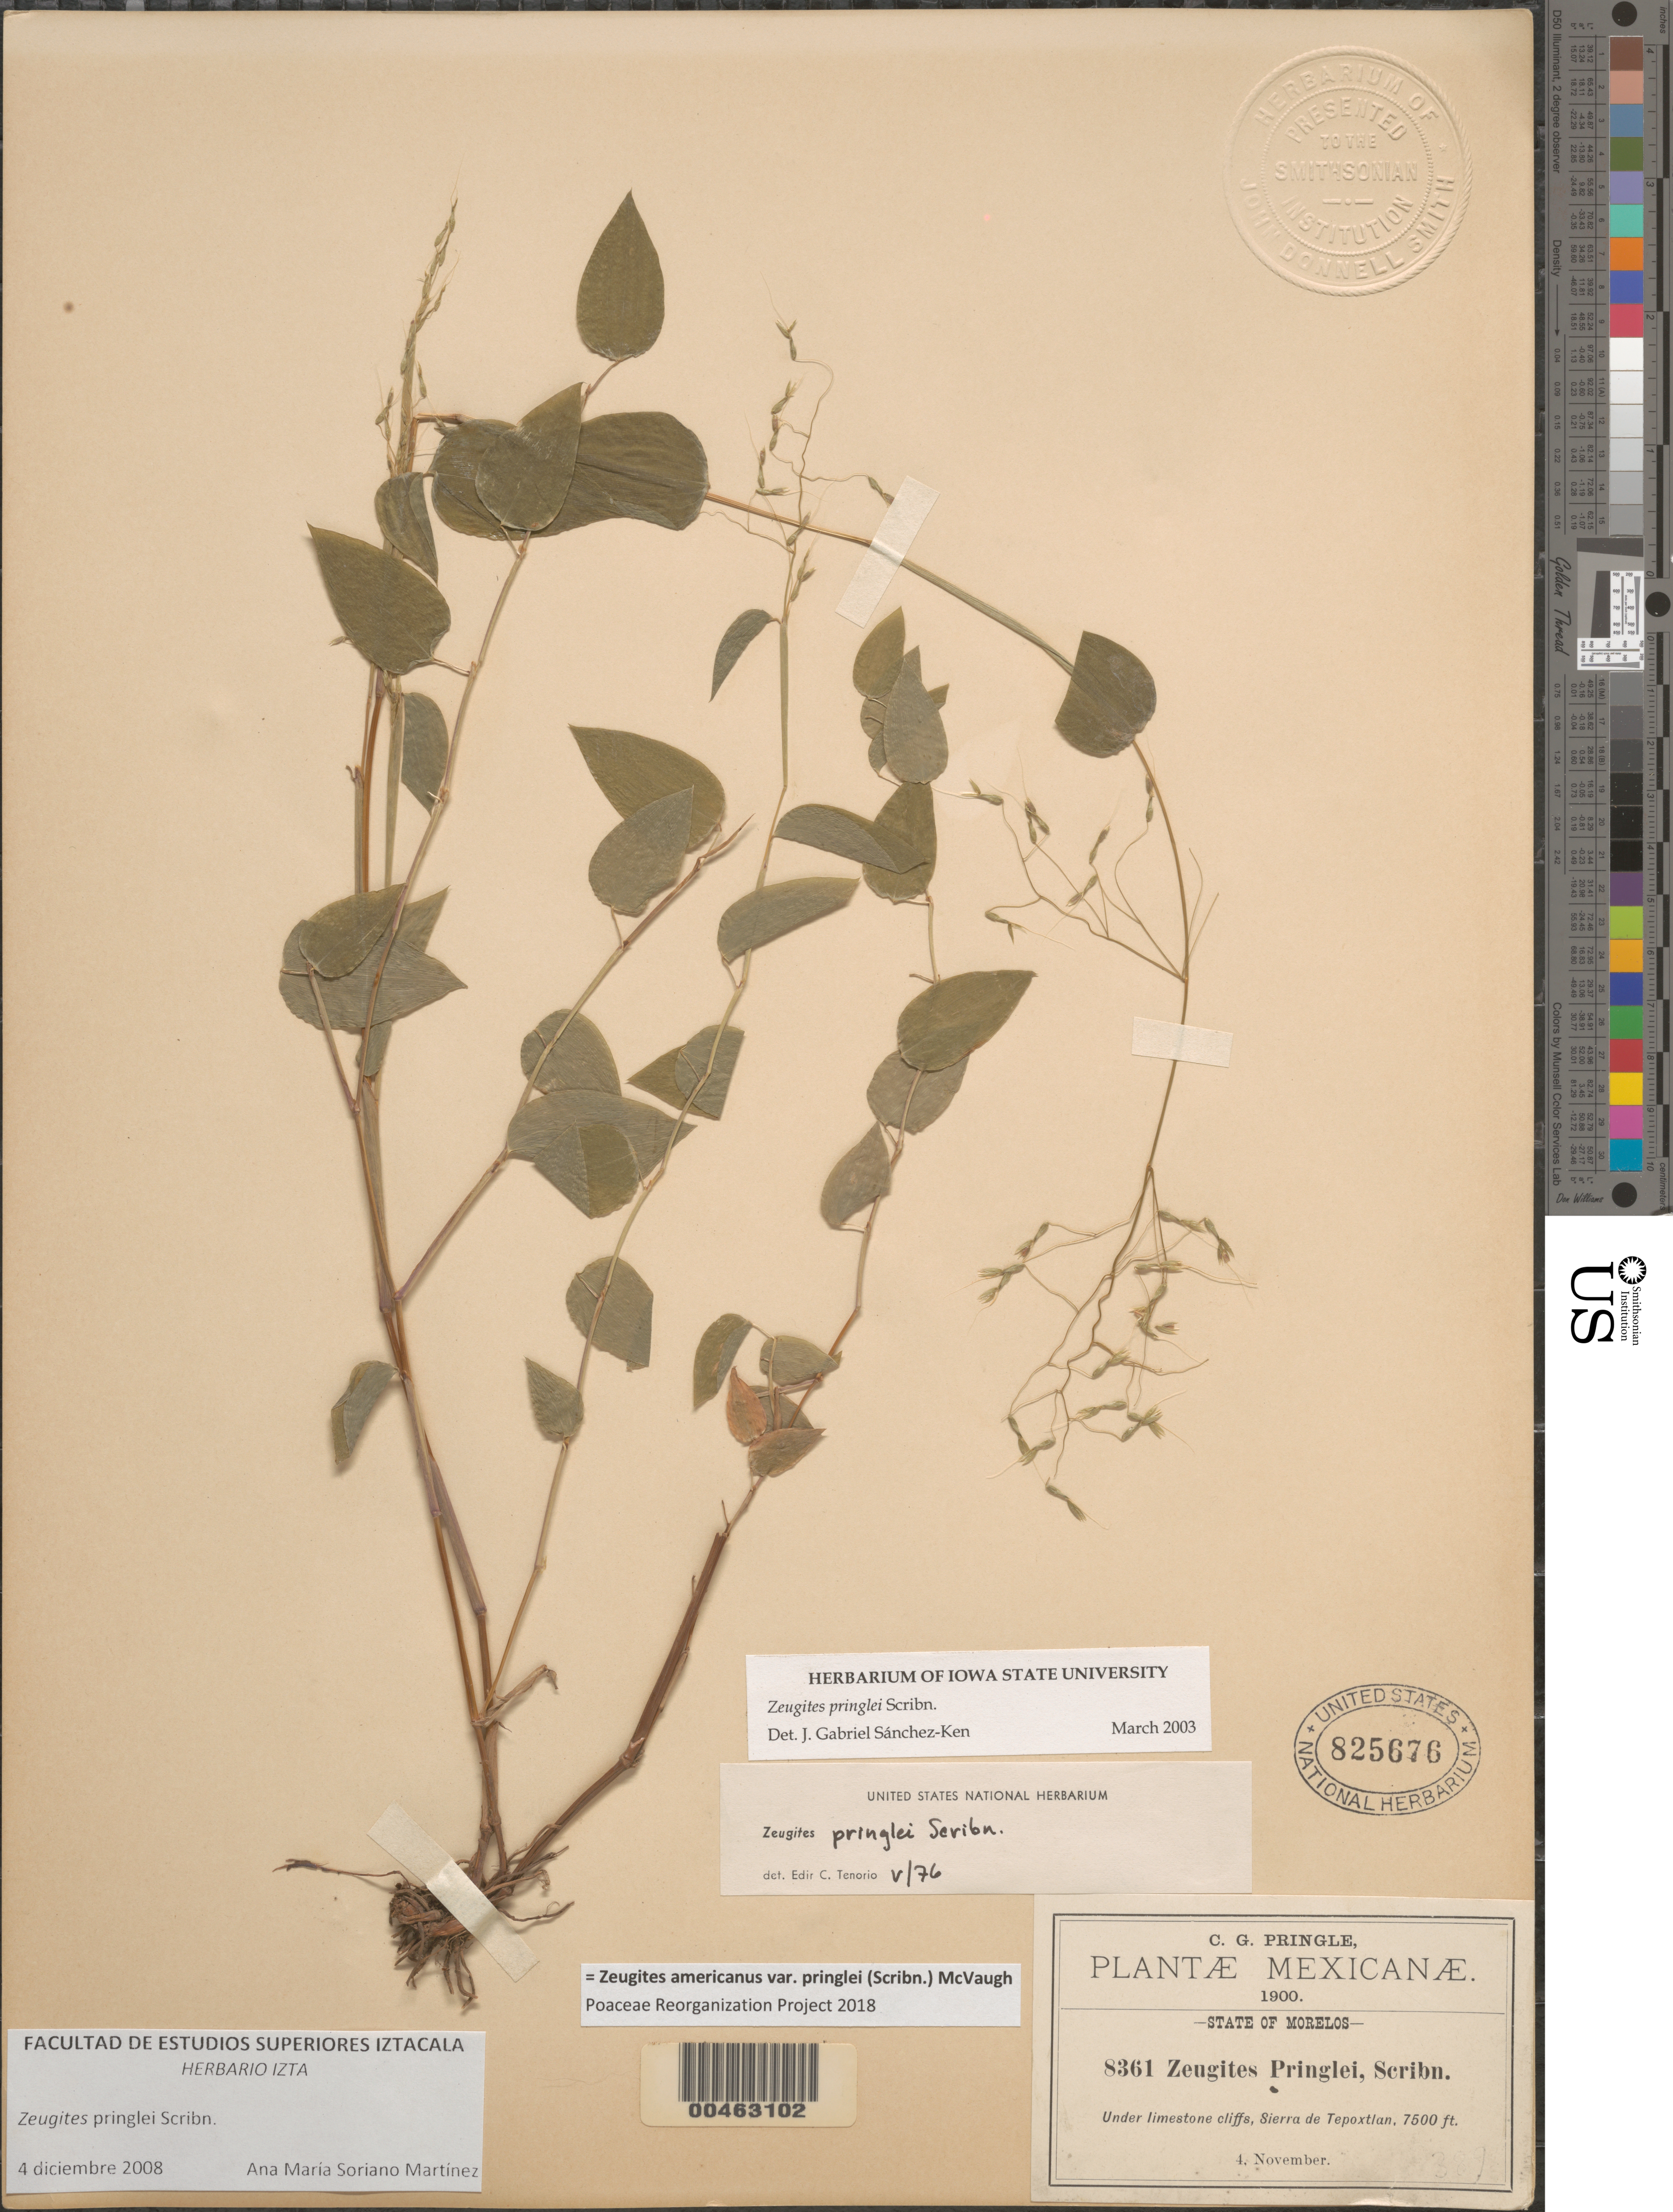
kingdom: Plantae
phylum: Tracheophyta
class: Liliopsida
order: Poales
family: Poaceae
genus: Zeugites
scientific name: Zeugites americanus var. pringlei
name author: (Scribn.) McVaugh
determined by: Poaceae Reorganization Project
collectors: C. G. Pringle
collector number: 8361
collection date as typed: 4 Nov 1900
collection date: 1900-11-04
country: Mexico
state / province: Morelos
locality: Sierra de Tepoxtlan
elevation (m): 2286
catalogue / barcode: US 825676